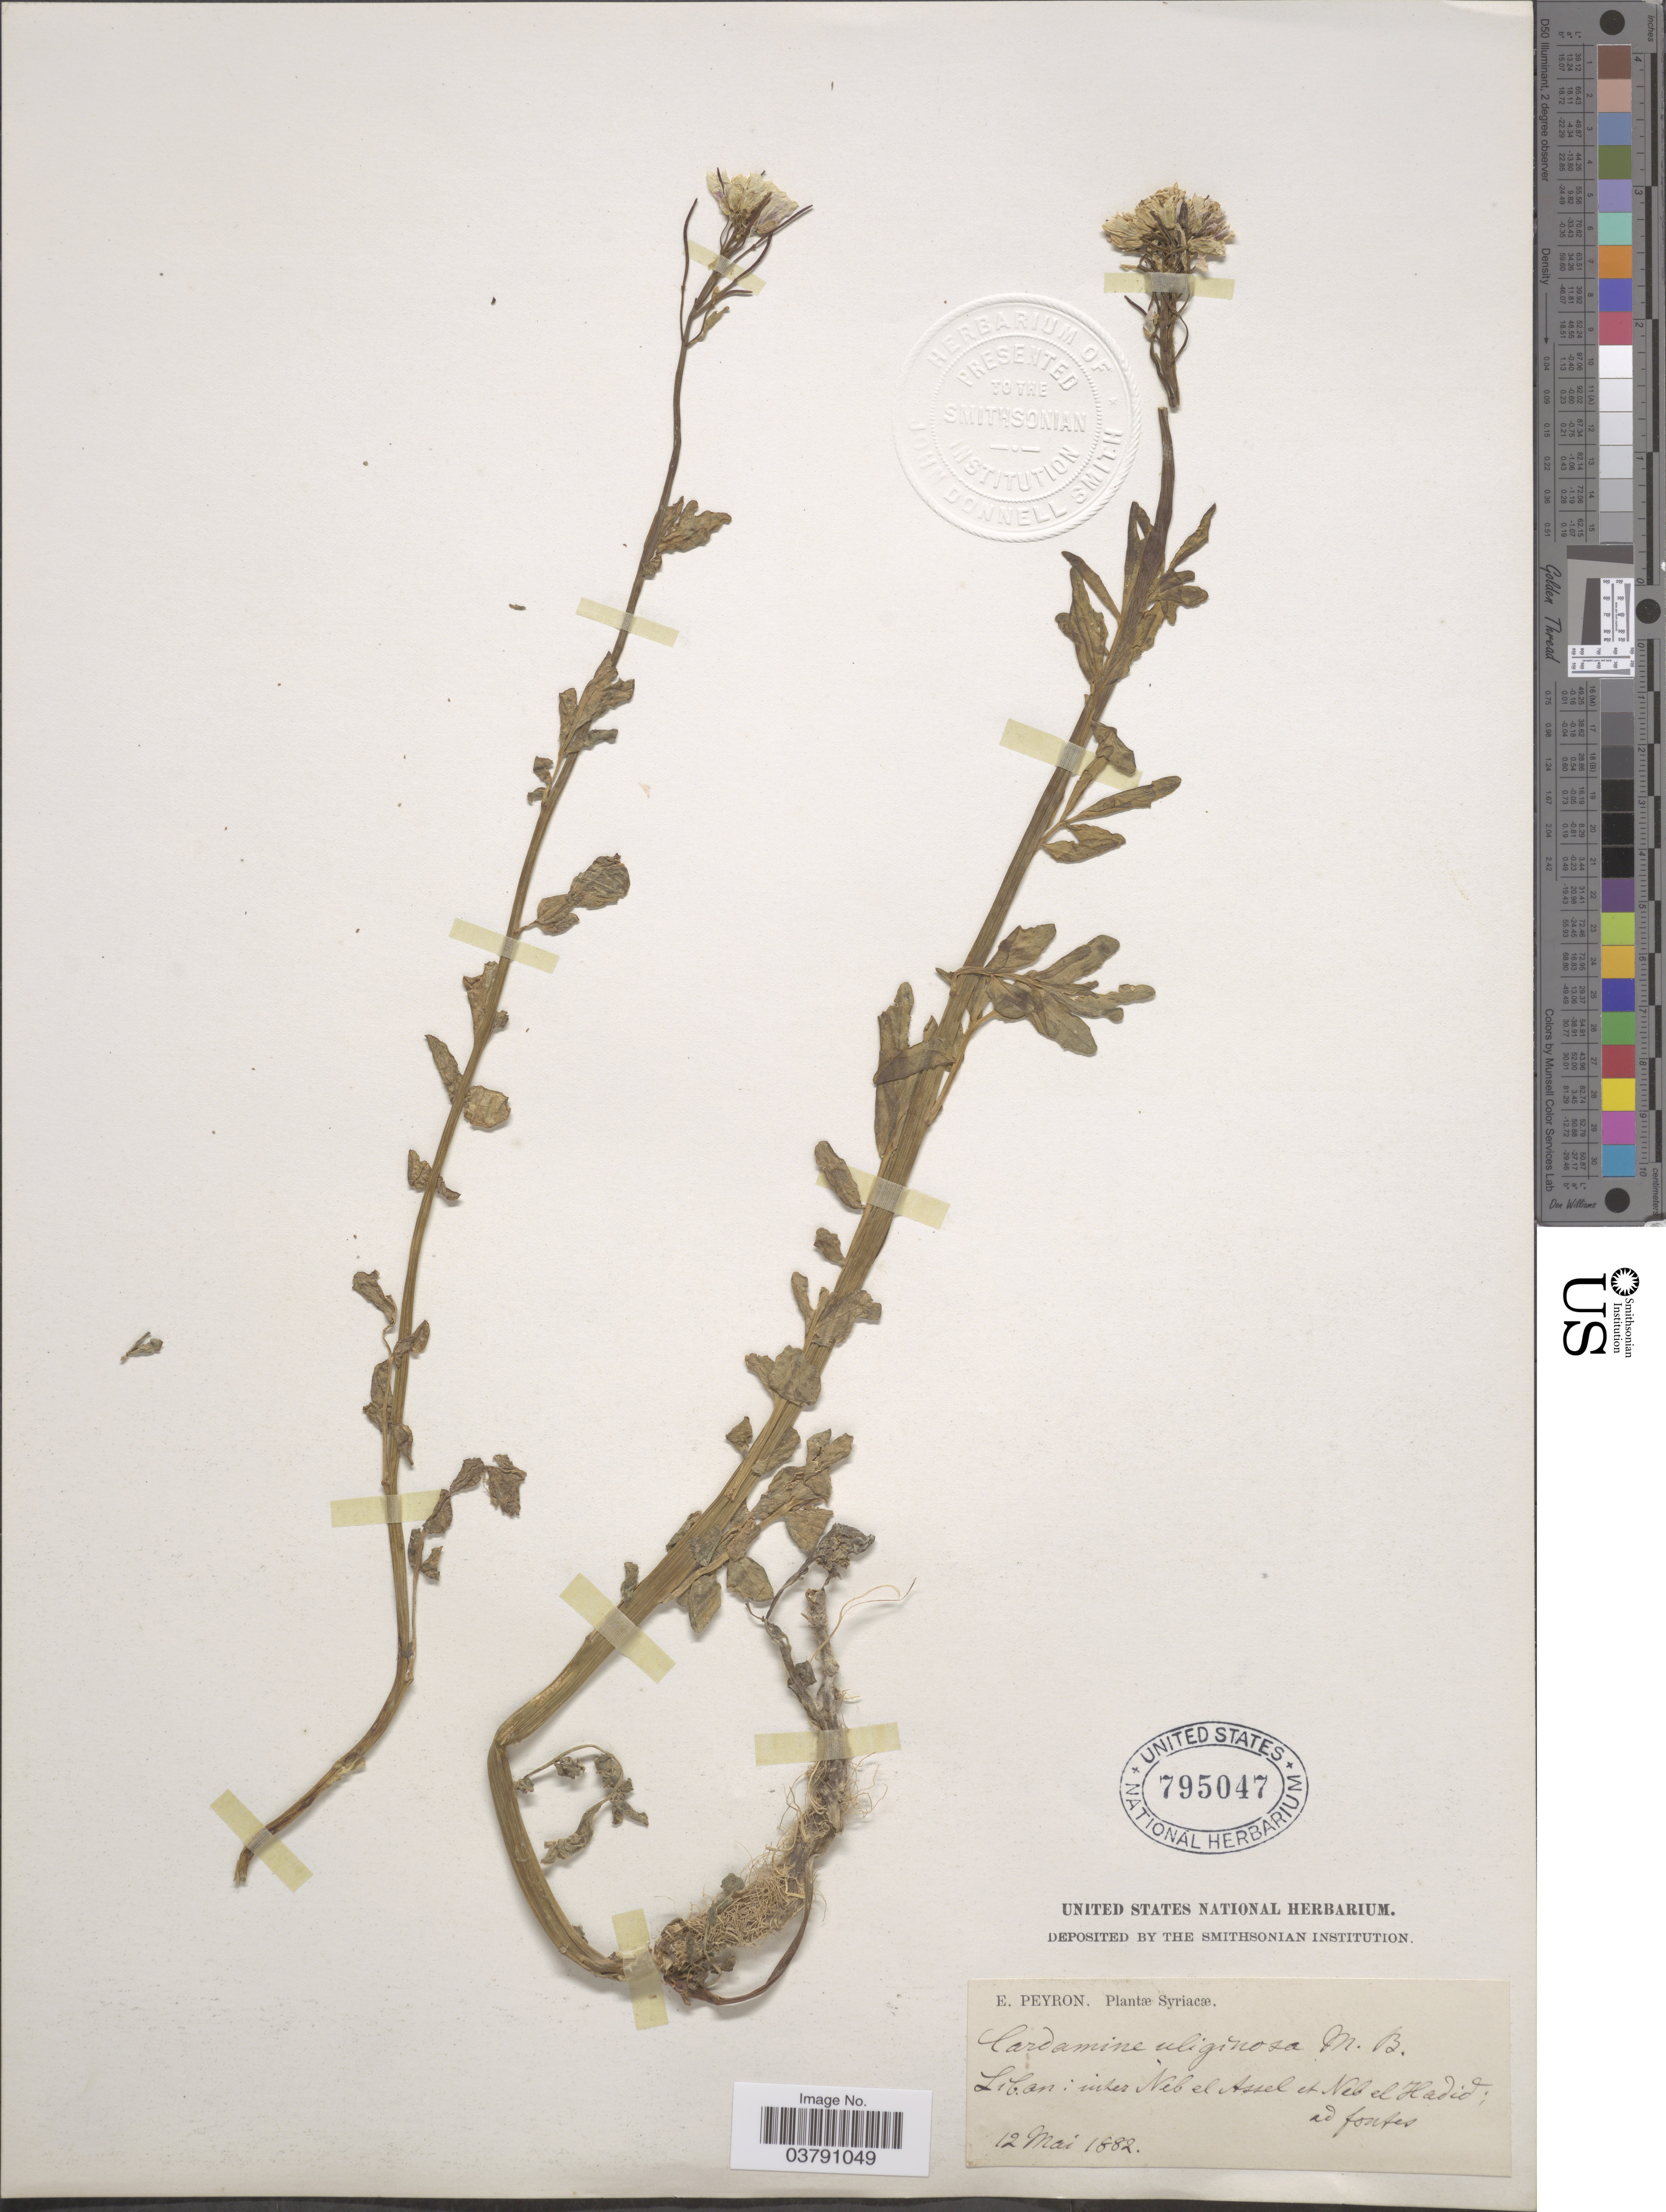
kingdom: Plantae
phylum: Tracheophyta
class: Magnoliopsida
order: Brassicales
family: Brassicaceae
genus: Cardamine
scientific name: Cardamine uliginosa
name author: M. Bieb.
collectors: E. Peyron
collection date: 1882-05-12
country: Syria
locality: Syriacæ. Liban: inter Neb el Assel et Neb el Hadid.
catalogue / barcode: US 795047